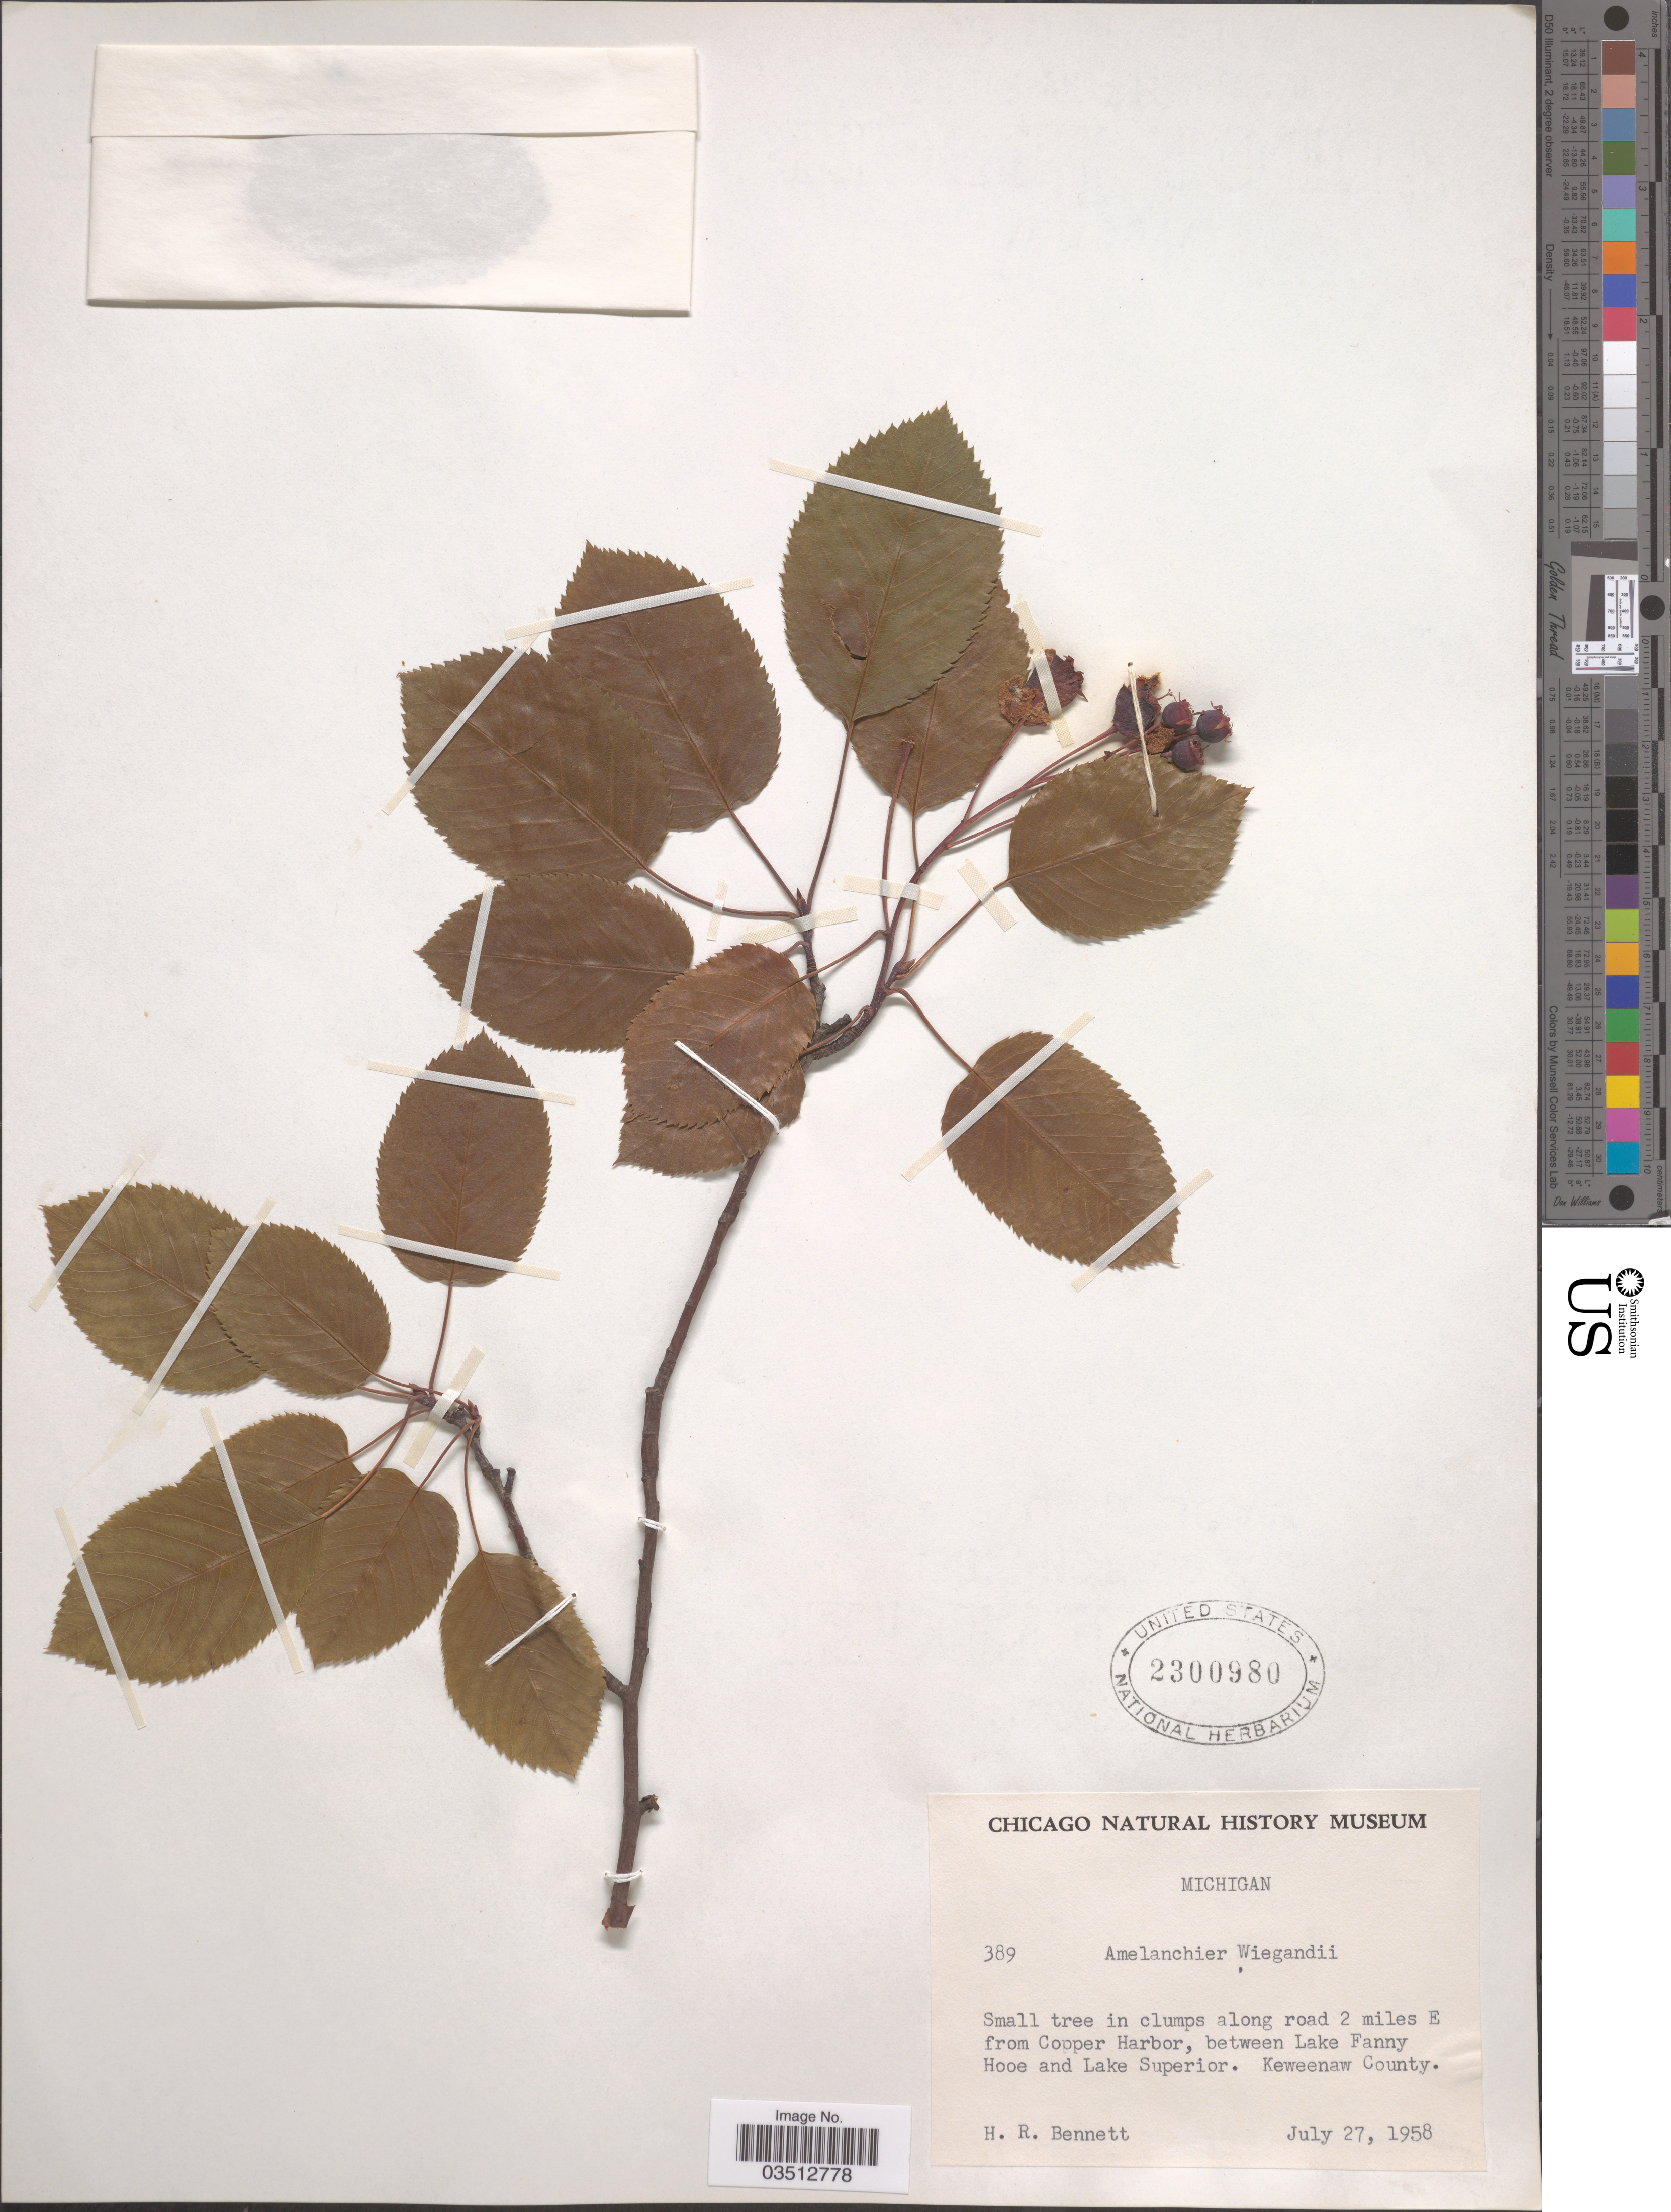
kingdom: Plantae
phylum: Tracheophyta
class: Magnoliopsida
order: Rosales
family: Rosaceae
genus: Amelanchier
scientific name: Amelanchier wiegandii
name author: E.L. Nielsen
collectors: H. R. Bennett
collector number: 389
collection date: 1958-07-27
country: United States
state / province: Michigan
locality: Along road 2 miles E from Copper Harbor, between Lake Fanny Hooe and Lake Superior. Keweenaw County.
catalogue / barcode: US 2300980